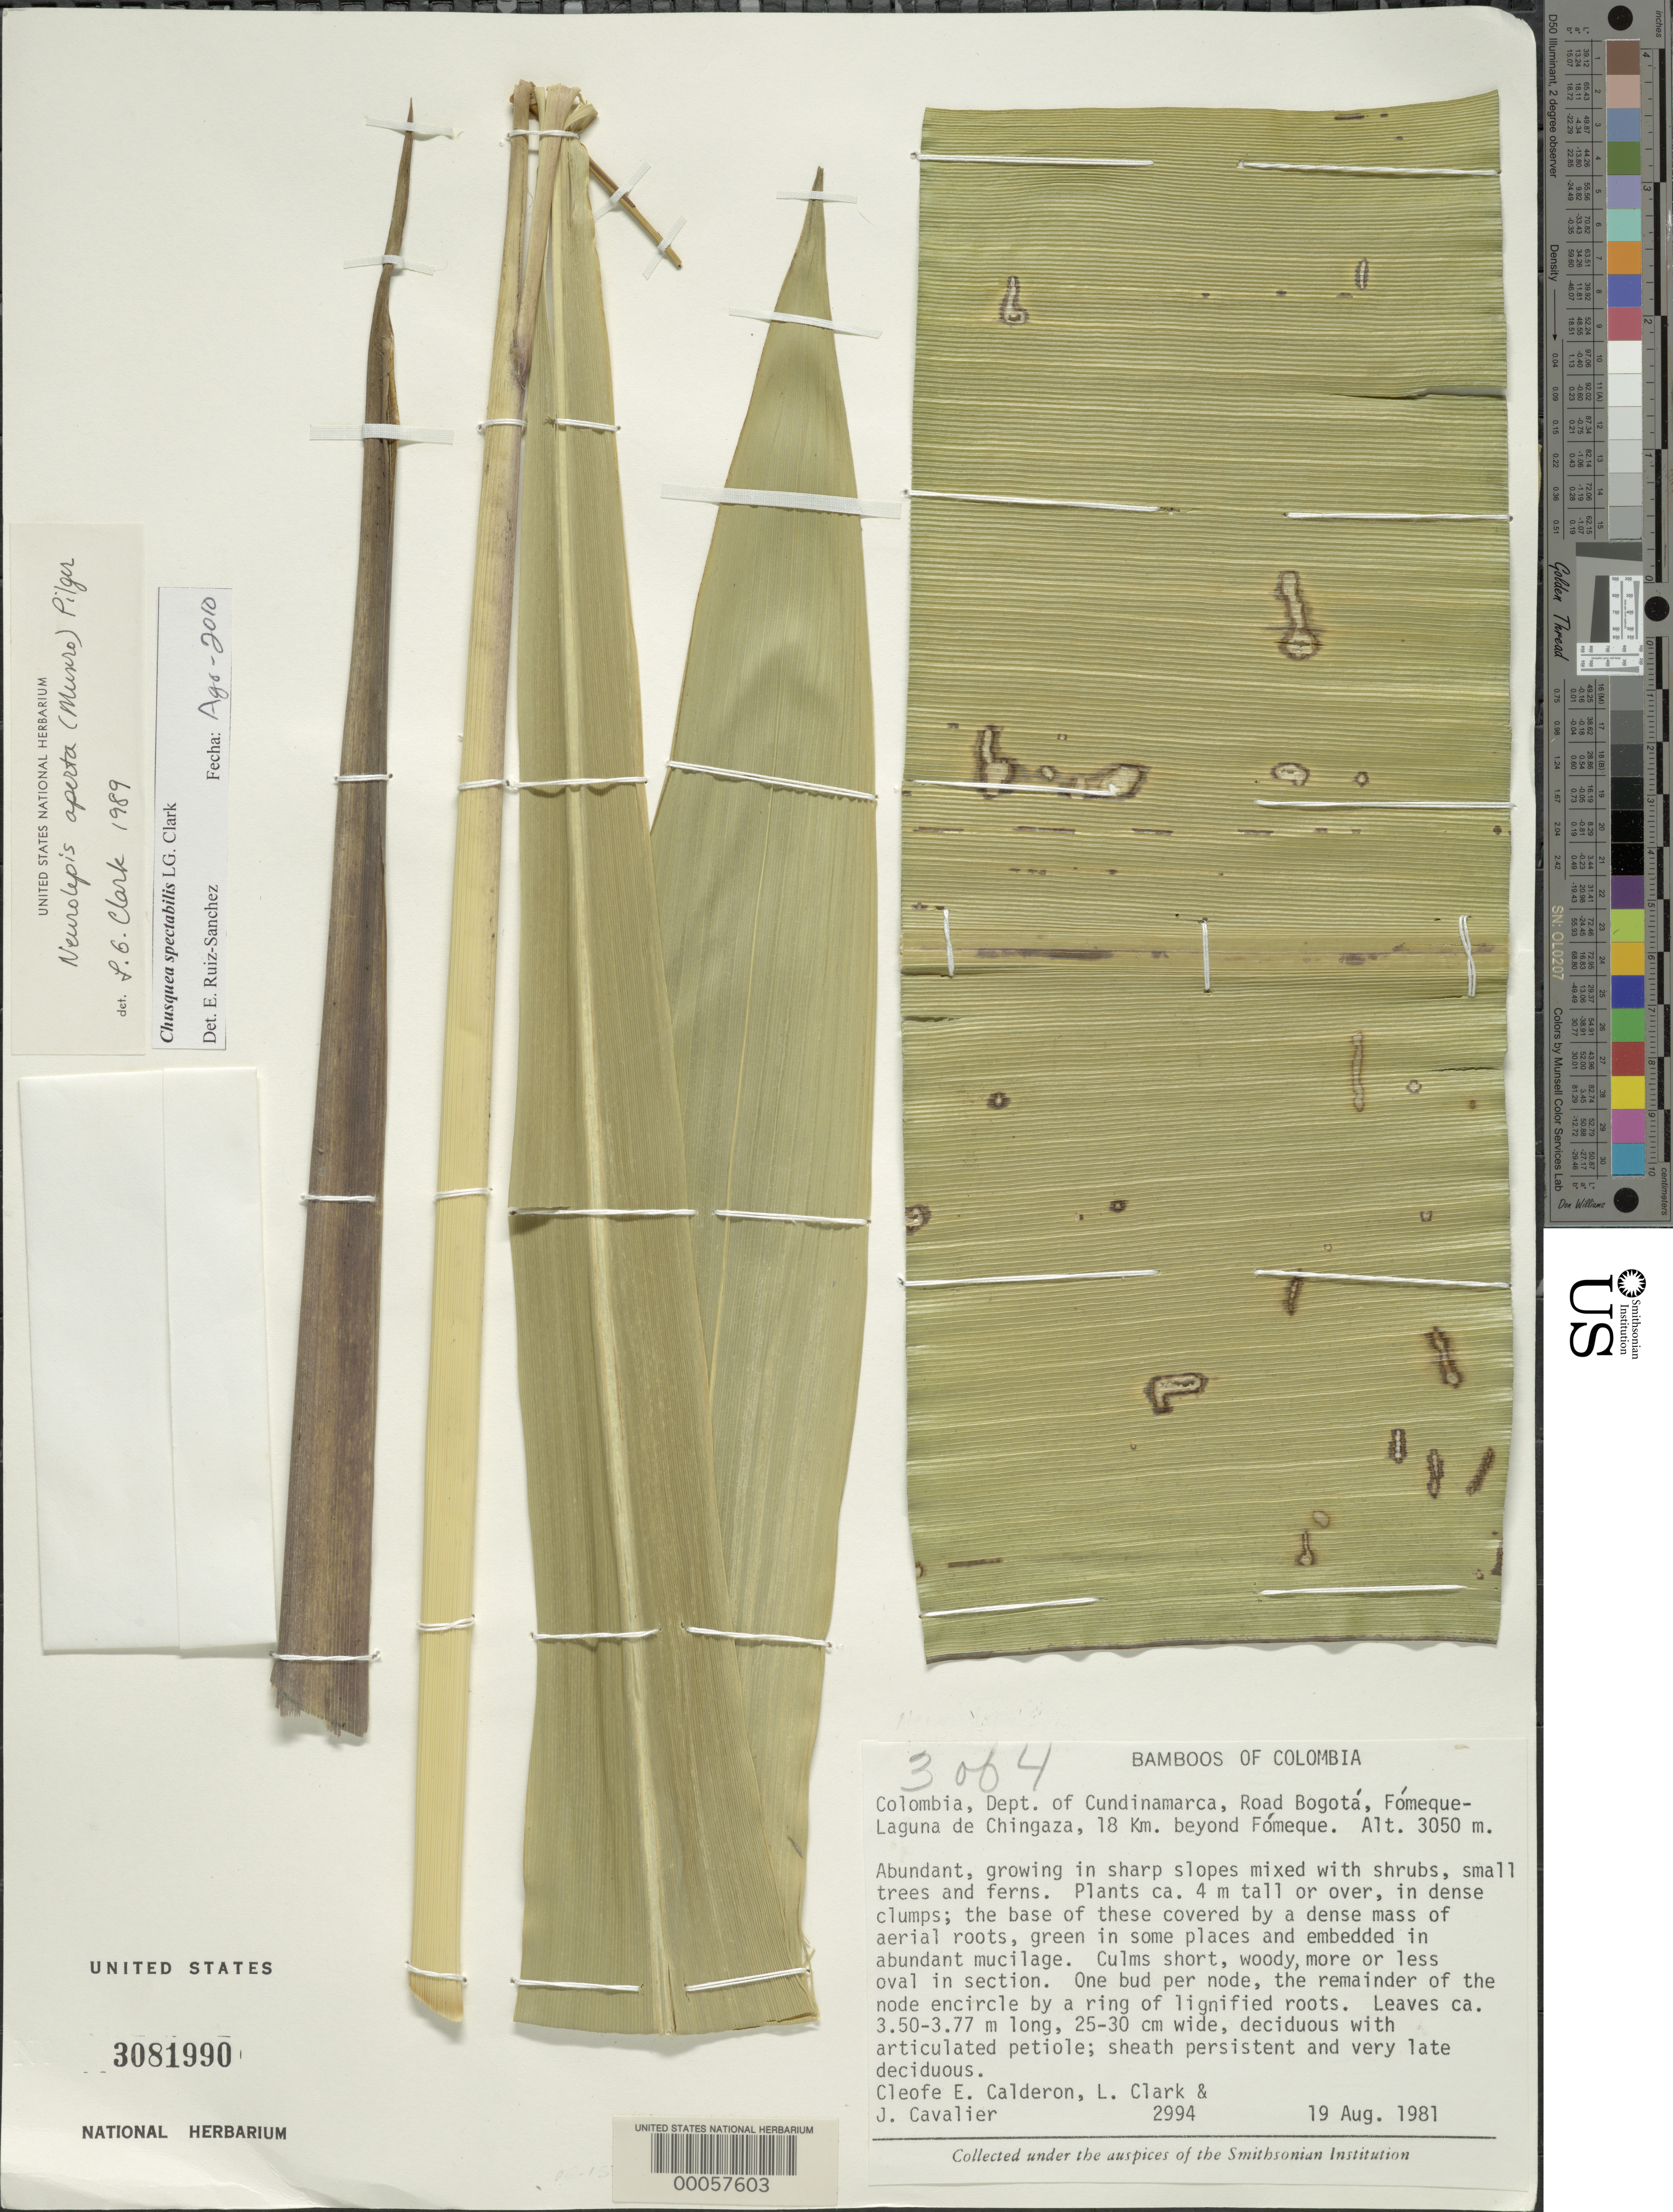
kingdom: Plantae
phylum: Tracheophyta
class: Liliopsida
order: Poales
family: Poaceae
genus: Chusquea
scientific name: Chusquea spectabilis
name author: L.G. Clark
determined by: Ruíz-Sanchez, E.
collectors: C. E. Calderón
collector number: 2994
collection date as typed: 19 Aug 1981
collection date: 1981-08-19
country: Colombia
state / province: Cundinamarca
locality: Road Bogota, Fomeque-Laguna de Chingaza, 18 km beyond Fomeque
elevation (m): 3050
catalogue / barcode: US 3081990